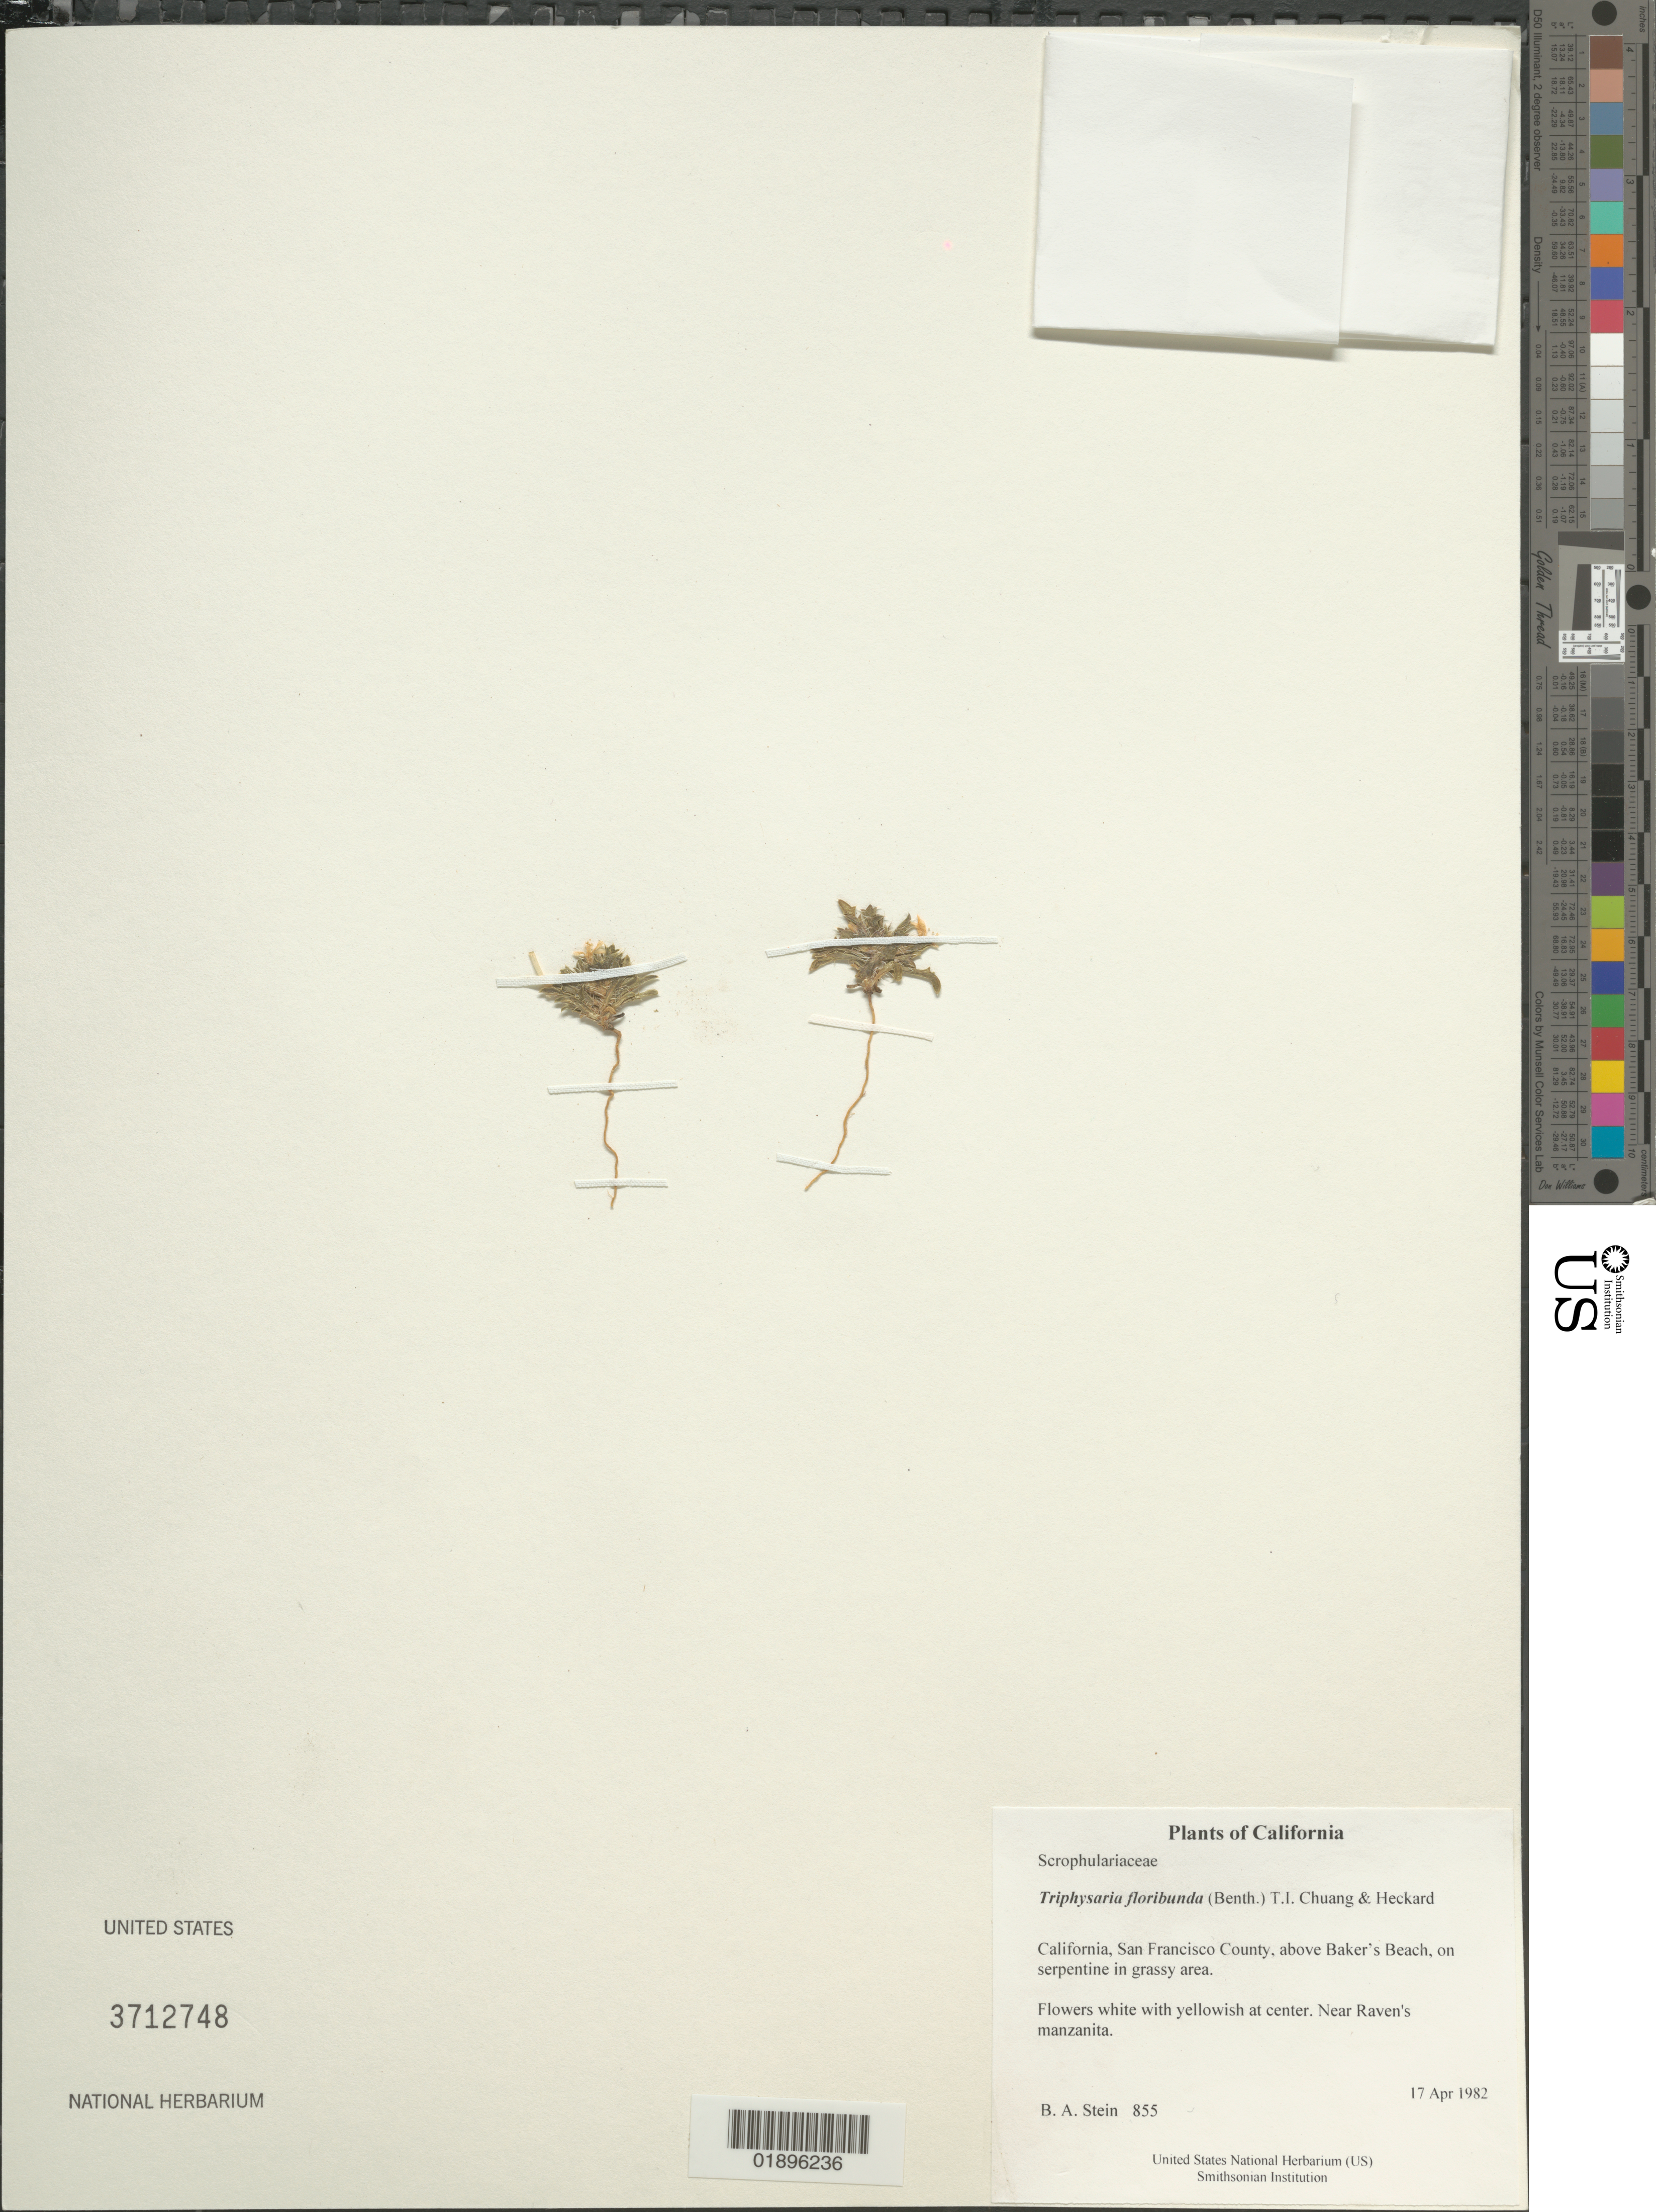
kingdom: Plantae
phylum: Tracheophyta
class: Magnoliopsida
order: Lamiales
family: Orobanchaceae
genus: Orthocarpus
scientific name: Orthocarpus floribundus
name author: Benth.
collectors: B. A. Stein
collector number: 855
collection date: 1982-04-17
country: United States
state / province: California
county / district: San Francisco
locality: Above Bakers Beach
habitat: On serpentine in grassy area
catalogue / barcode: US 3712748